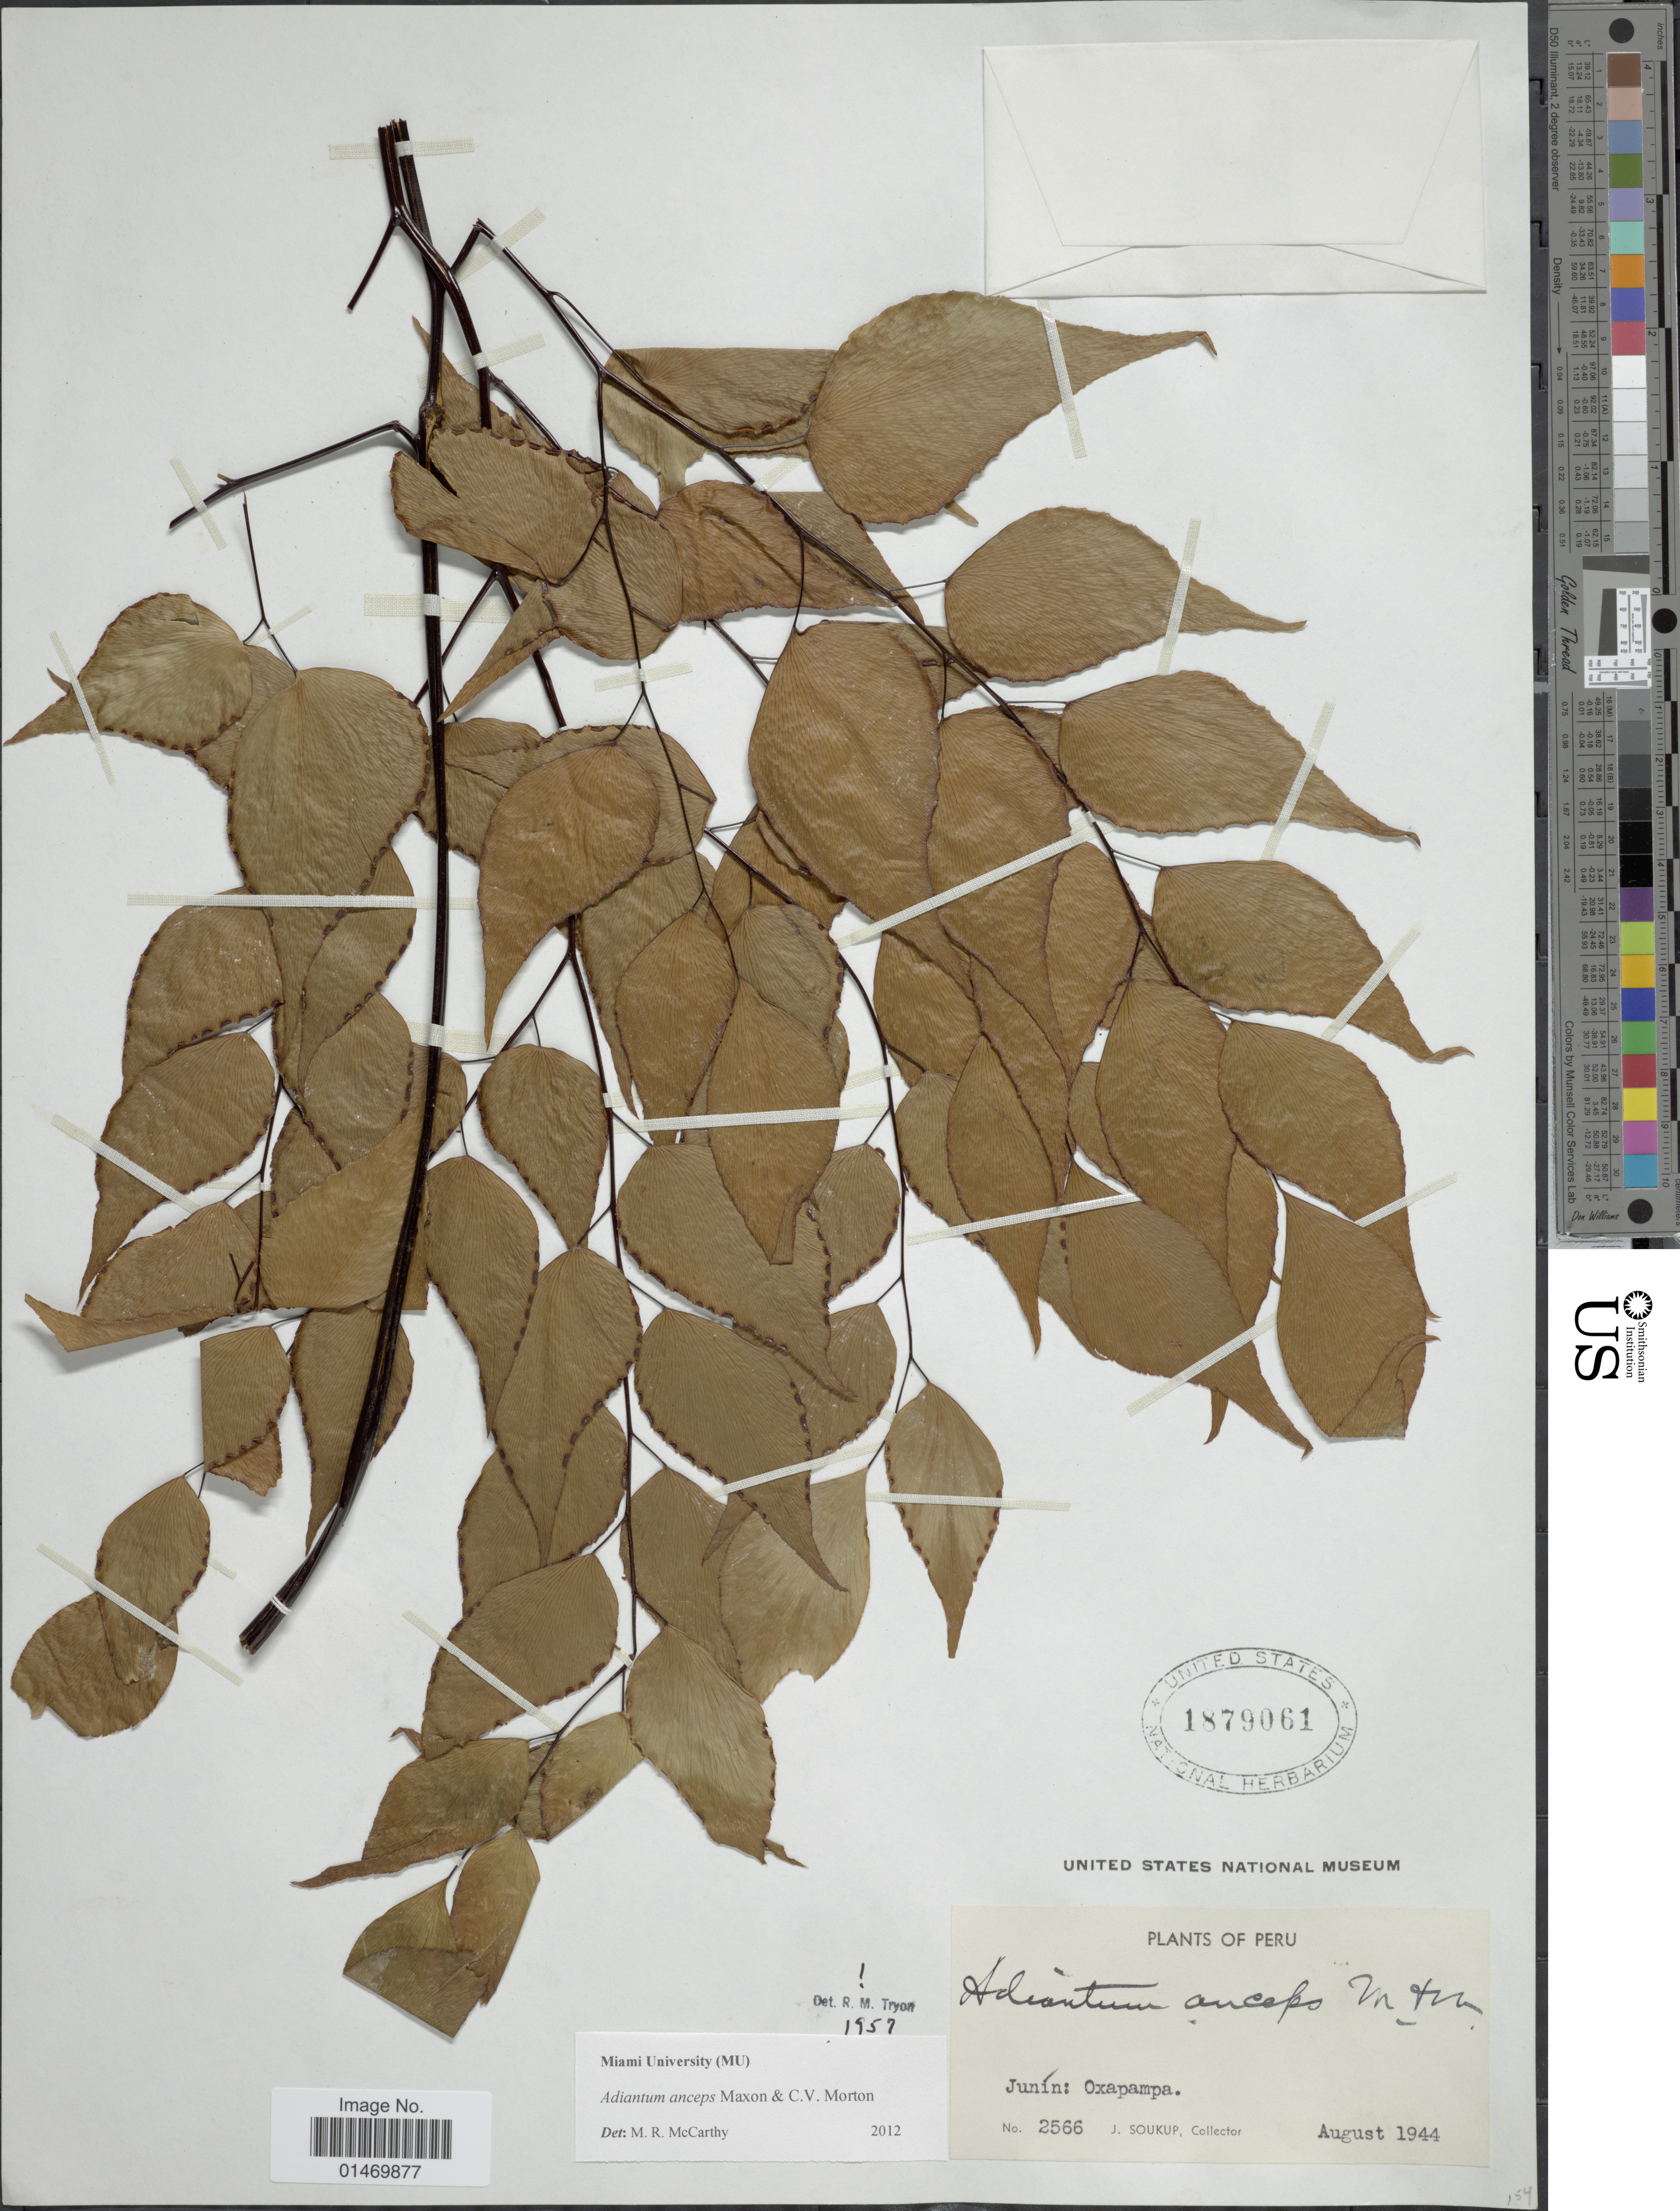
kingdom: Plantae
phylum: Tracheophyta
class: Polypodiopsida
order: Polypodiales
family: Pteridaceae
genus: Adiantum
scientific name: Adiantum anceps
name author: Maxon & C.V. Morton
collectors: J. Soukup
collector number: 2566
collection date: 1944-08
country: Peru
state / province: Junín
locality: Peru, Oxapampa.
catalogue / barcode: US 1879061